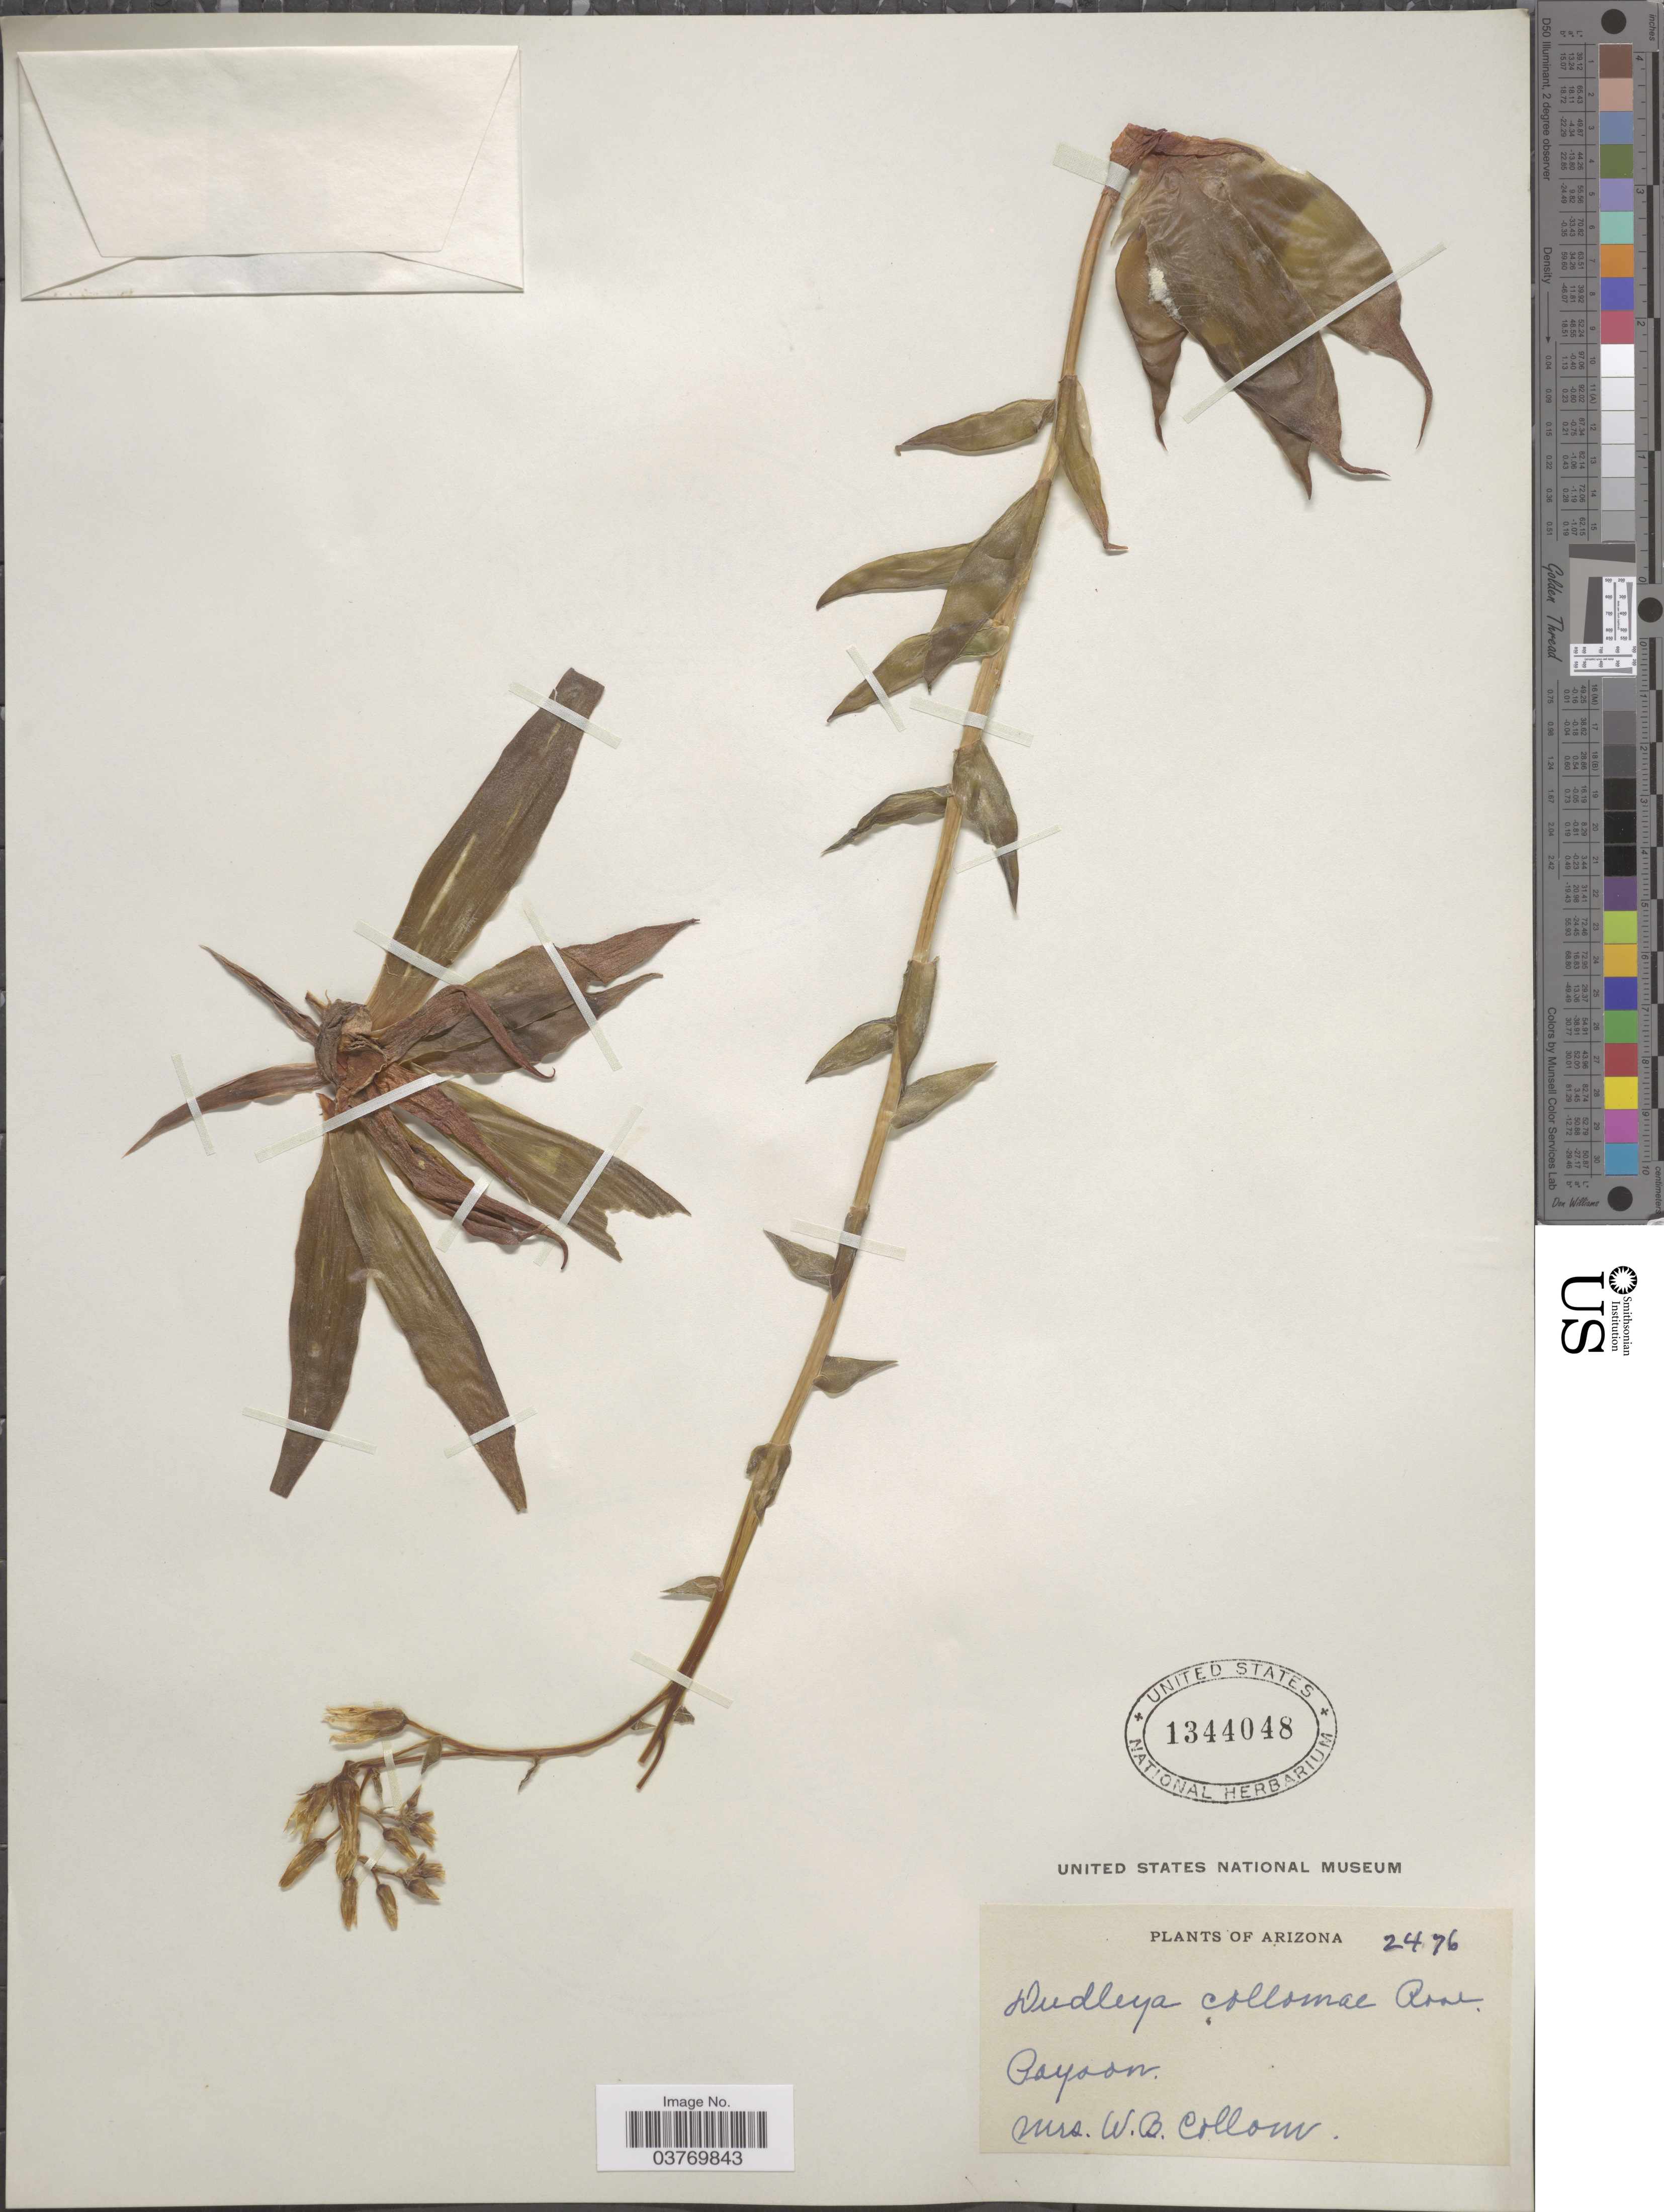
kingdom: Plantae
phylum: Tracheophyta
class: Magnoliopsida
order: Saxifragales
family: Crassulaceae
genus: Dudleya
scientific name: Dudleya collomiae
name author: Rose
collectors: W. Collom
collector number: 2476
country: United States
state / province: Arizona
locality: Payson.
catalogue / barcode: US 1344048